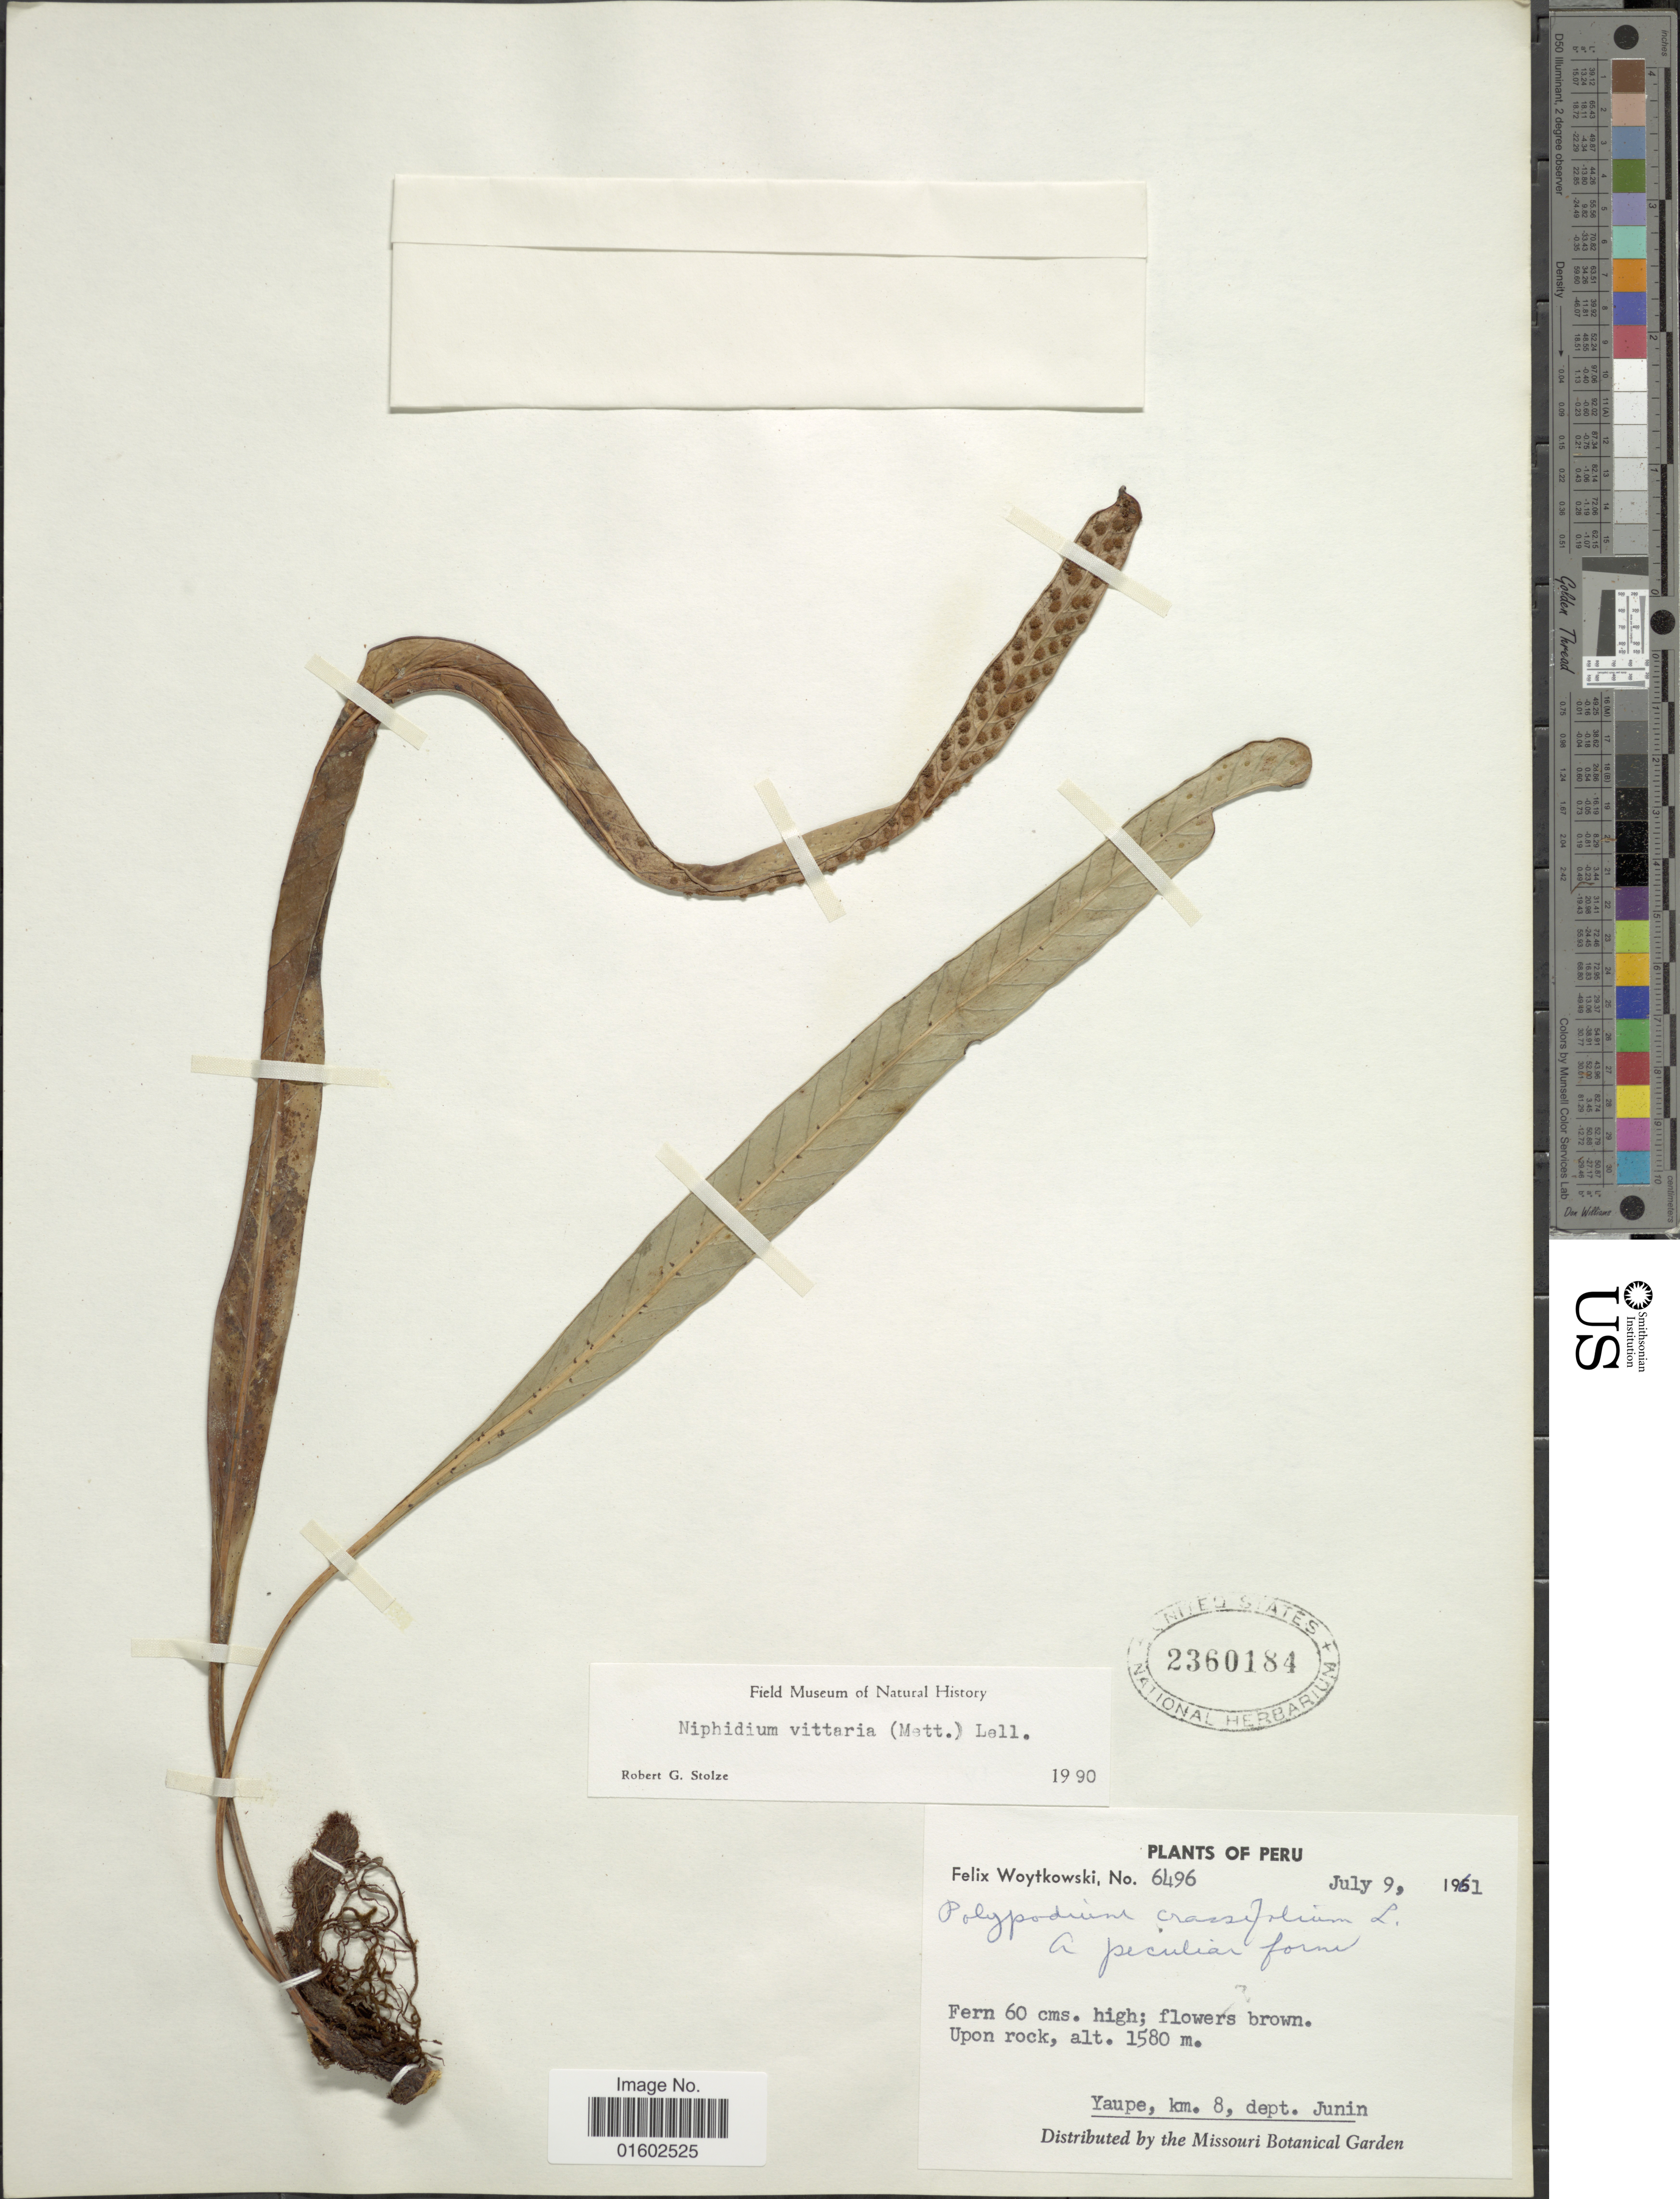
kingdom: Plantae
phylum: Tracheophyta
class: Polypodiopsida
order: Polypodiales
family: Polypodiaceae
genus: Niphidium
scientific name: Niphidium vittaria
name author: (Mett.) Lellinger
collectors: F. Woytkowski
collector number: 6496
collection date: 1951-07-09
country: Peru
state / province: Junín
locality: Yaupe, Km. 8, Dept. Junin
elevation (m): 1580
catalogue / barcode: US 2360184